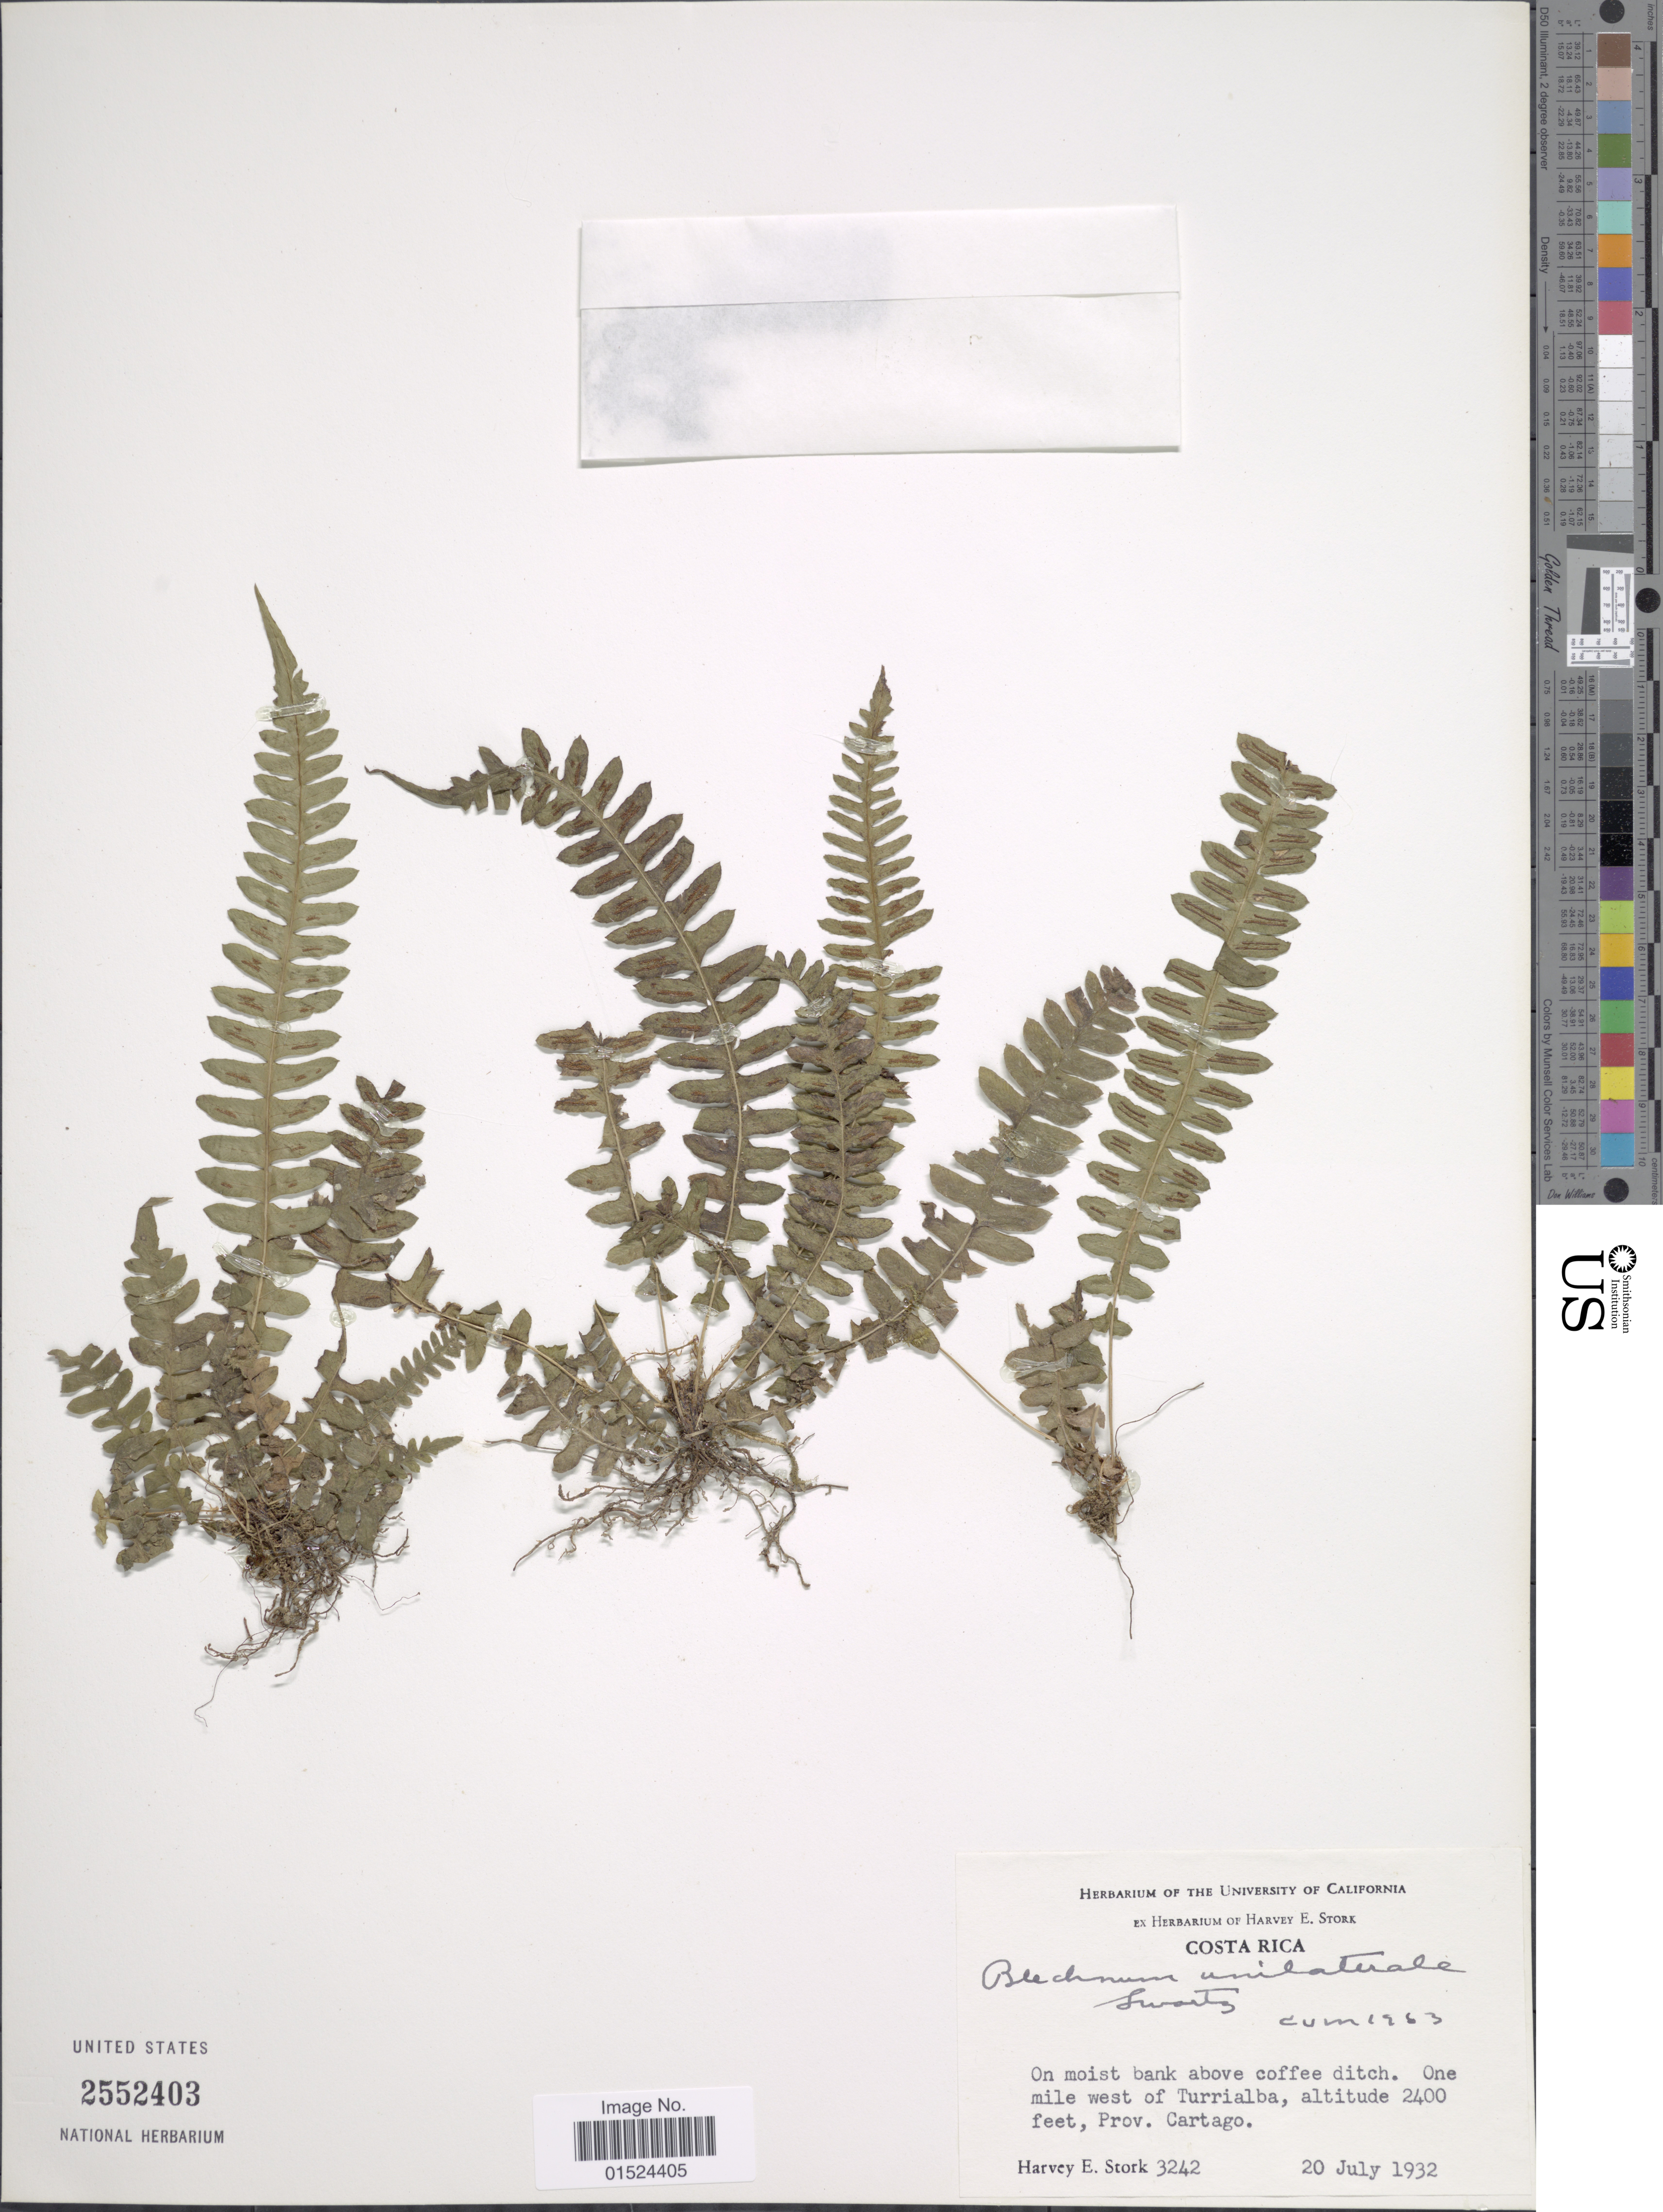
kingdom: Plantae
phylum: Tracheophyta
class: Polypodiopsida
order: Polypodiales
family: Blechnaceae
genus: Blechnum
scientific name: Blechnum polypodioides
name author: Raddi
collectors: H. E. Stork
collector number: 3242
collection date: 1932-07-20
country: Costa Rica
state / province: Cartago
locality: One mile west of Turrialba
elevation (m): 732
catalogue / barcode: US 2552403